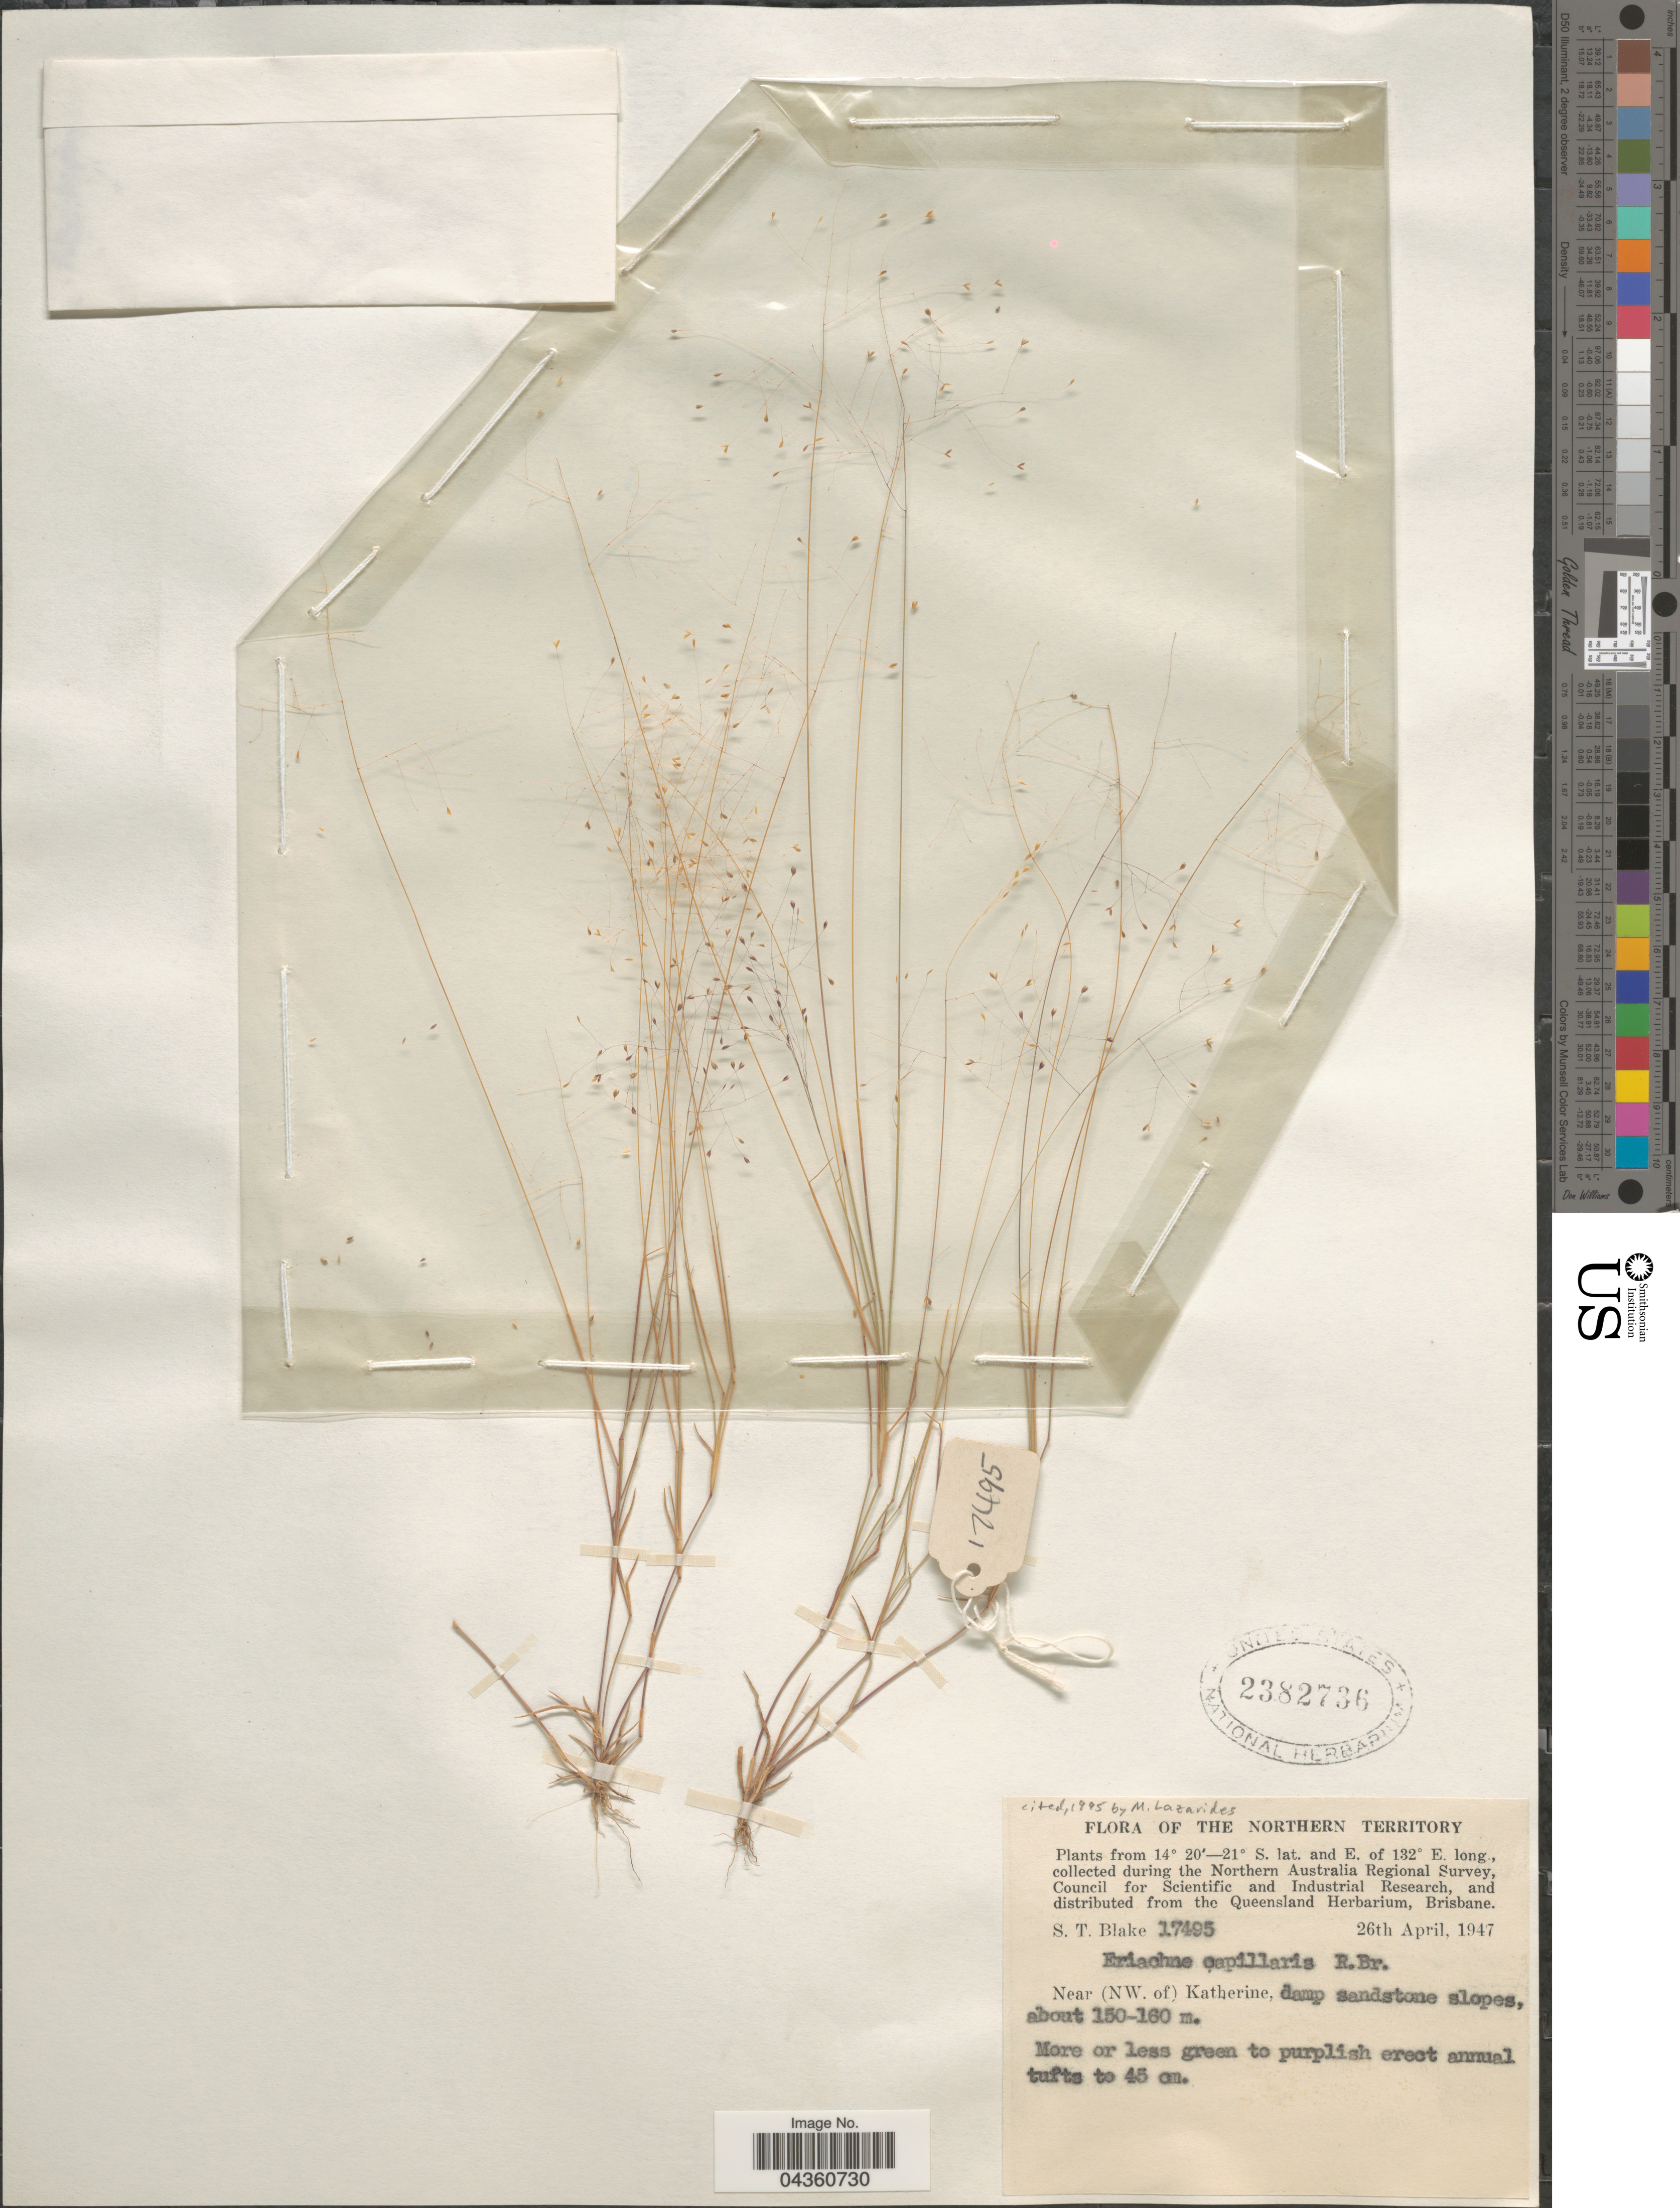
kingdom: Plantae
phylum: Tracheophyta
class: Liliopsida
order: Poales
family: Poaceae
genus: Eriachne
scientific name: Eriachne capillaris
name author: R. Br.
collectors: S. T. Blake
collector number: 17495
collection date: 1947-04-26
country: Australia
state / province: Northern Territory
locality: Northern Australia Regional Survey. Near (NW. of) Katherine, damp sandstone slopes.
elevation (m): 150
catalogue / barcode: US 2382736